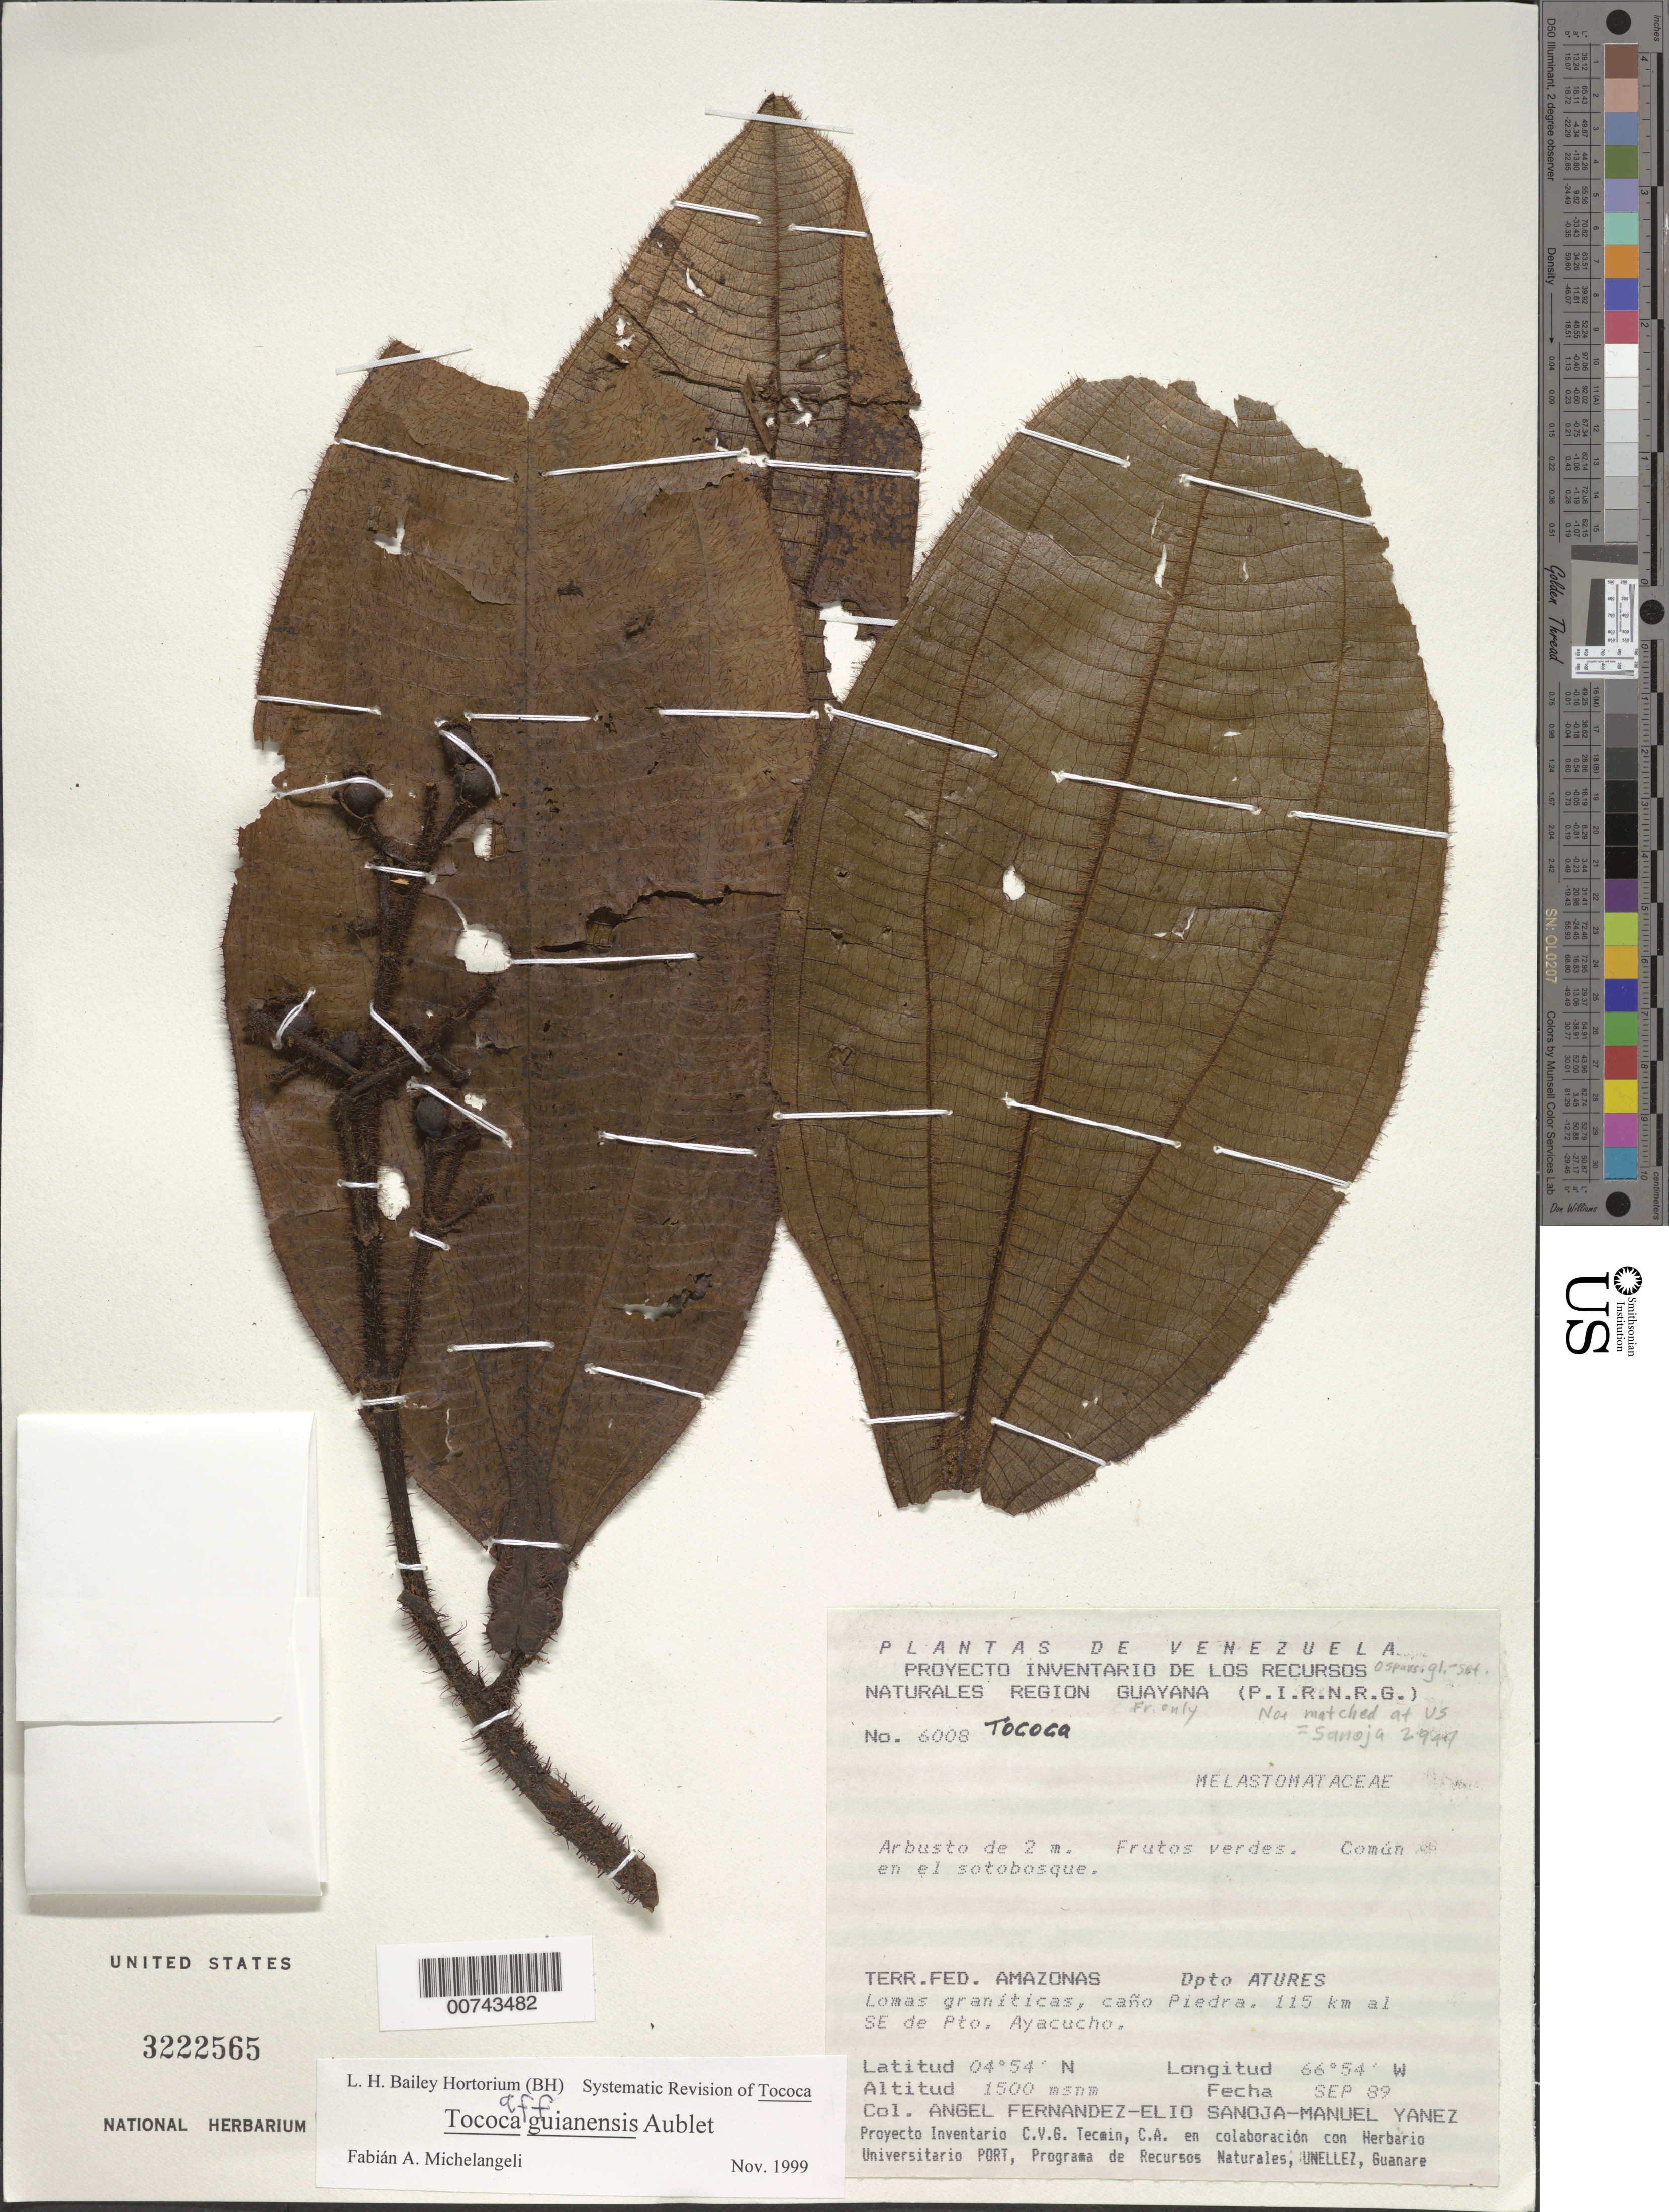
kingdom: Plantae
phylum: Tracheophyta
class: Magnoliopsida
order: Myrtales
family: Melastomataceae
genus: Tococa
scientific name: Tococa guianensis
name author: Aubl.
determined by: Michelangeli, F. A.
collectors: A. Fernández, E. Sanoja & M. Yanez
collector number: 6008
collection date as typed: Sep-89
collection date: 1989-09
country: Venezuela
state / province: Amazonas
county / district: Atures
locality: Caño Piedra, 115 km SE de Puerto Ayacucho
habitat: Lomas graníticas, understory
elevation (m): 1500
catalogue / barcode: US 3222565